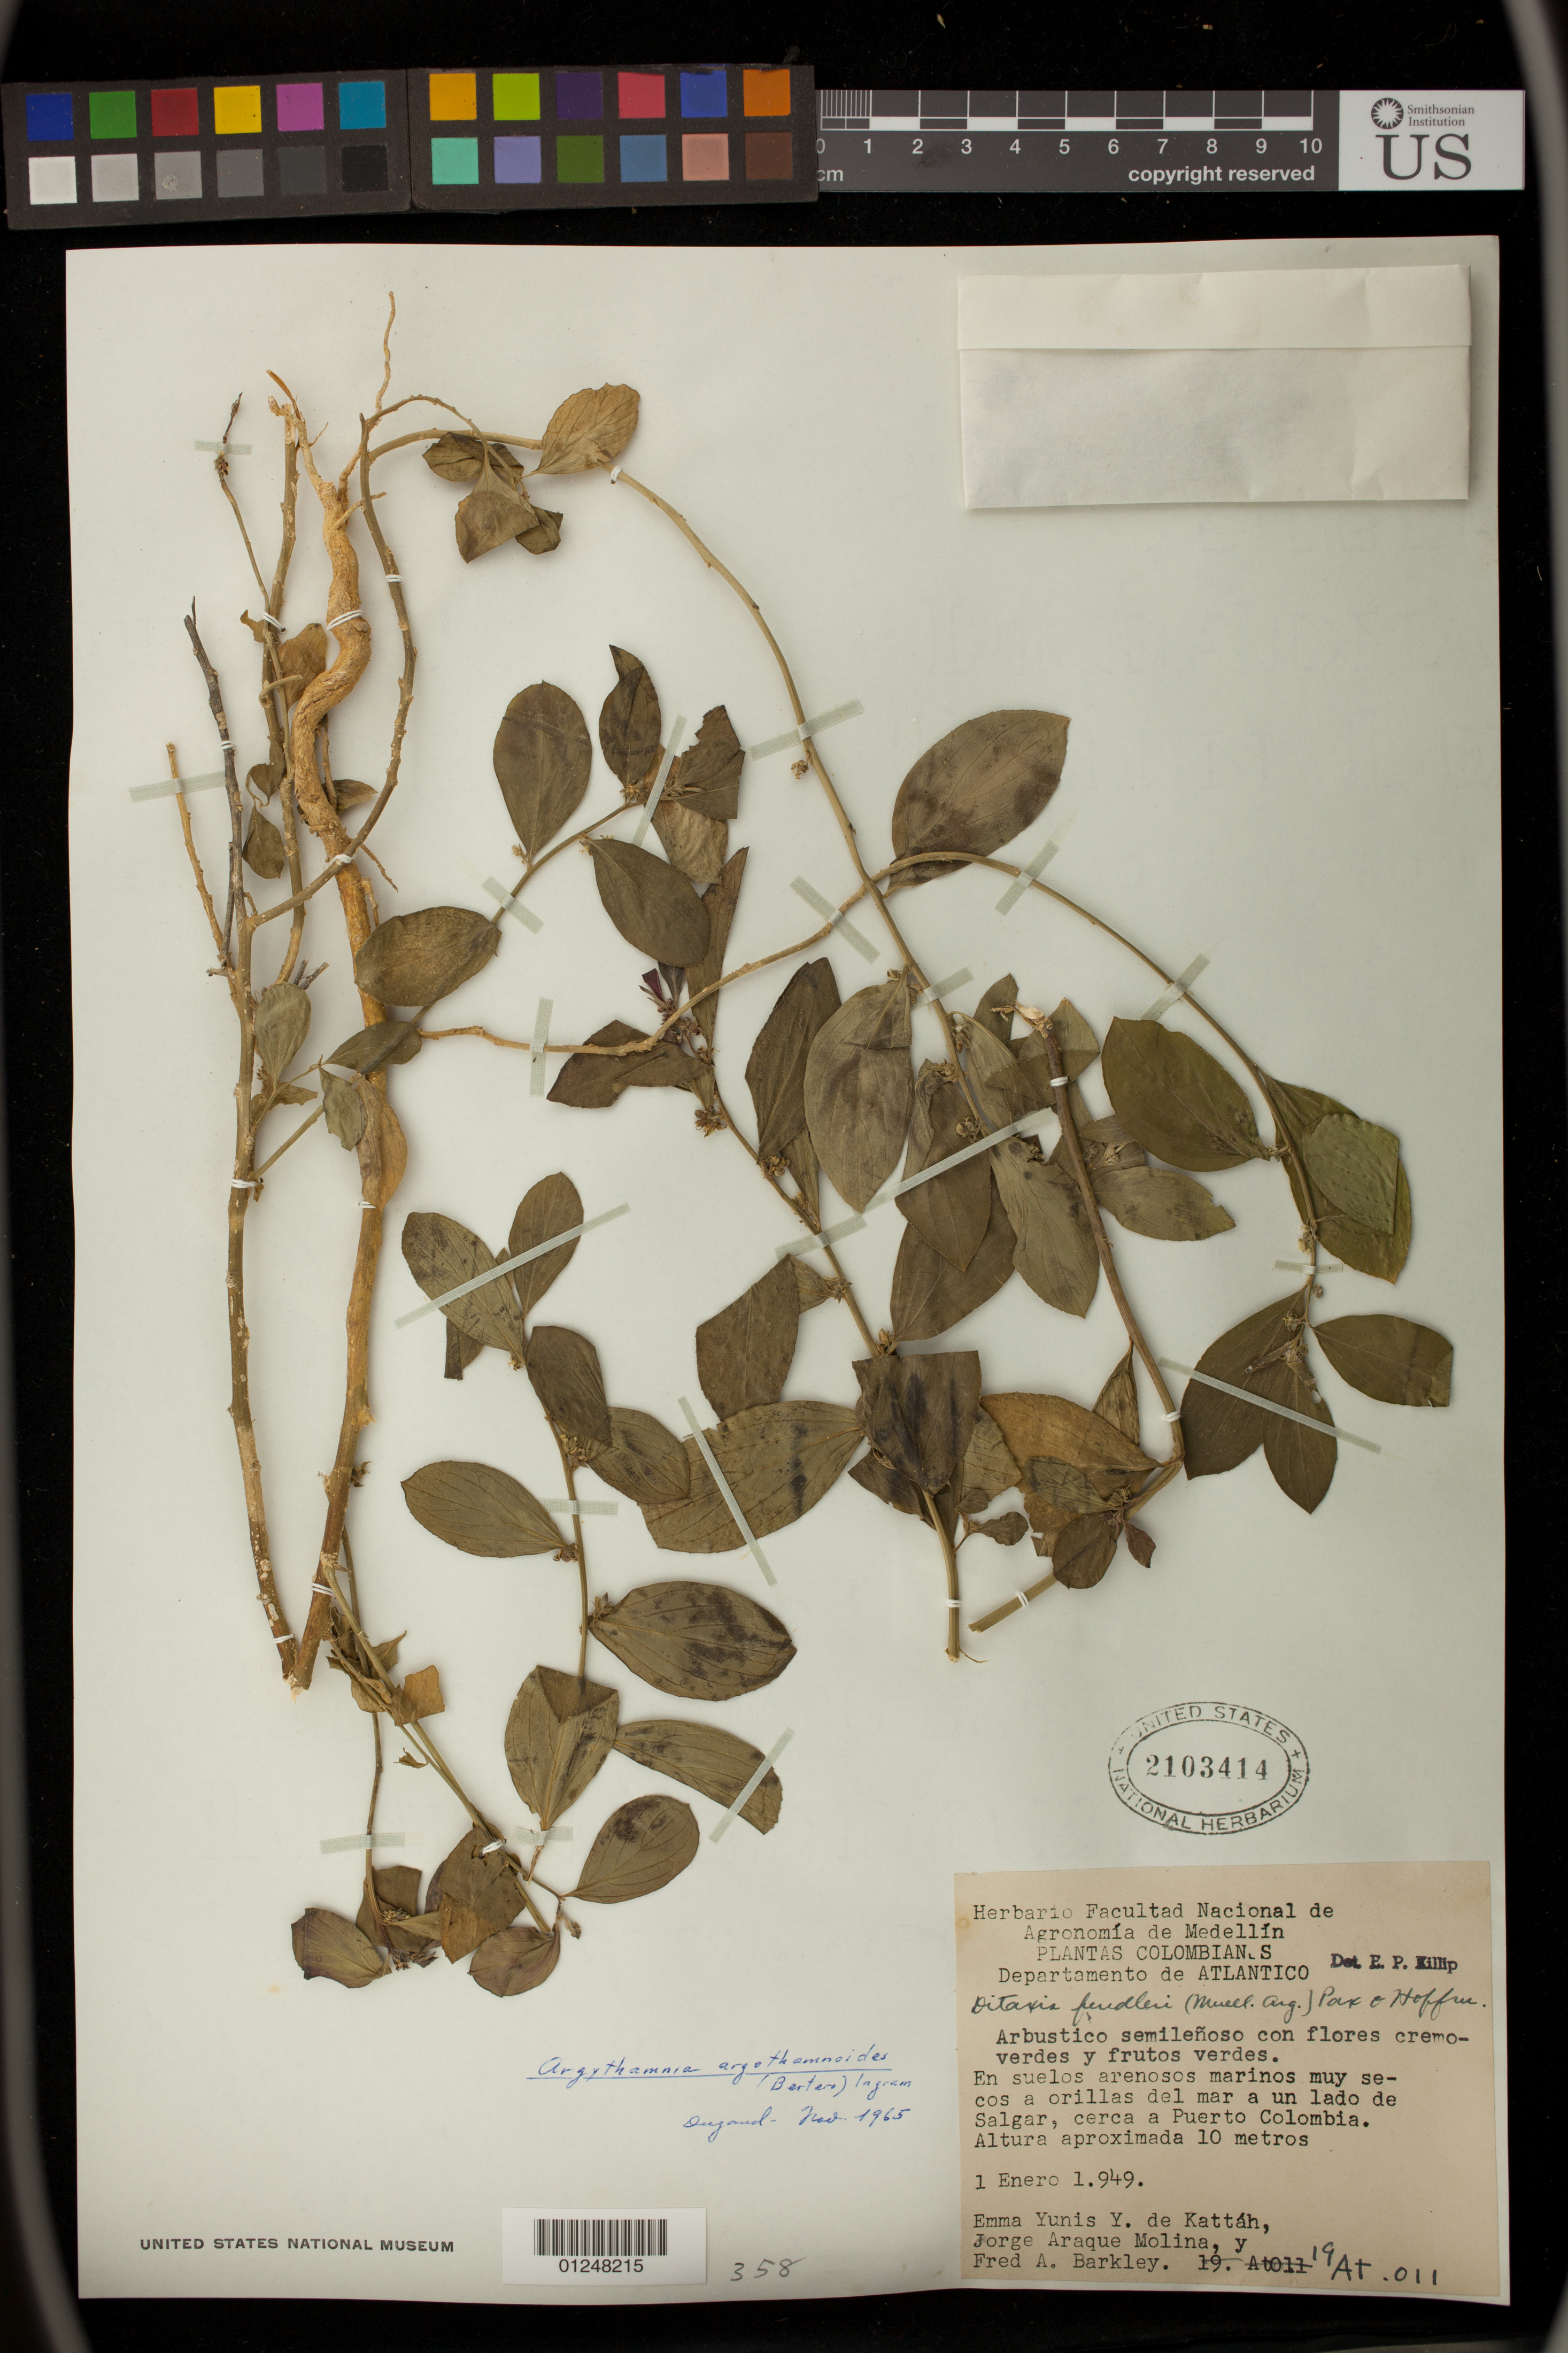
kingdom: Plantae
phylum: Tracheophyta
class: Magnoliopsida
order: Malpighiales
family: Euphorbiaceae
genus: Argythamnia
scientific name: Argythamnia argothamnoides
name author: (Bertero & Spreng.) J.W. Ingram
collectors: E. de Kattáh, J. Araque Molina & F. A. Barkley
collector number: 19 At .011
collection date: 1949-01-01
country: Colombia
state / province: Atlantico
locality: En suelos arenosos marinos muy secos a orillas del mar a un lado de Salgar, cerca a Puerto Colombia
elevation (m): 10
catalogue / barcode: US 2103414